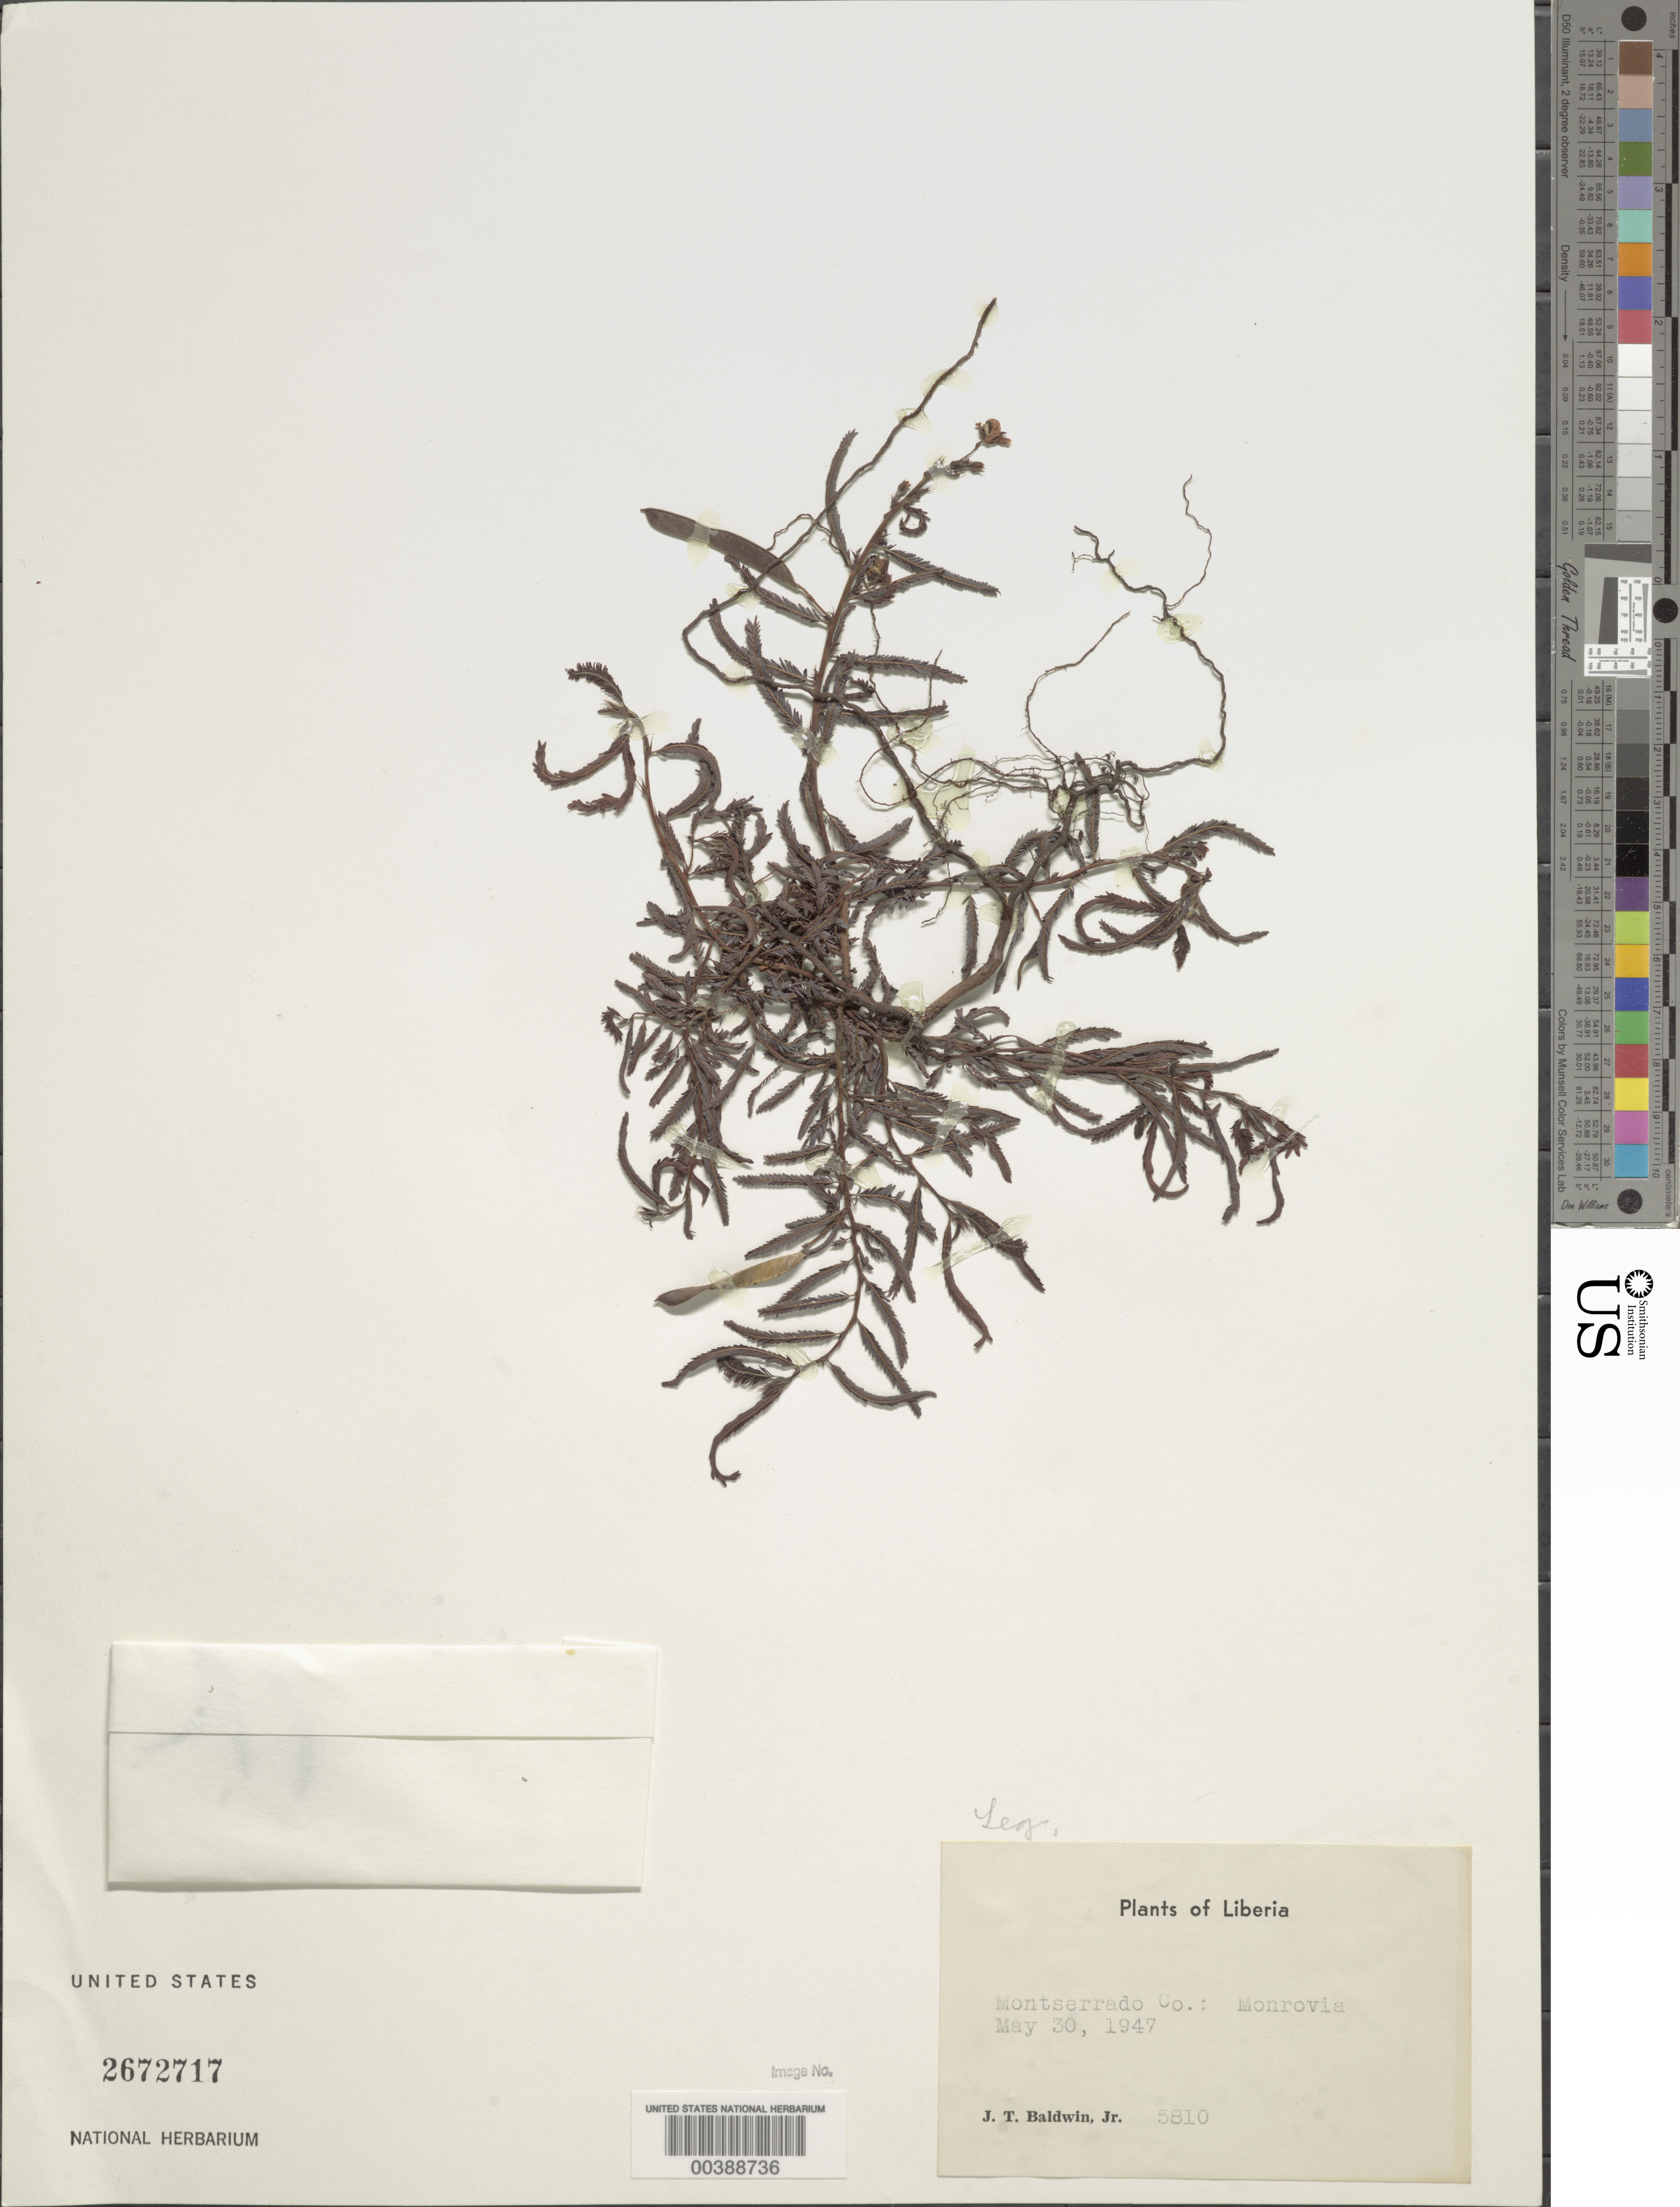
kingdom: Plantae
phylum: Tracheophyta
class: Magnoliopsida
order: Fabales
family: Fabaceae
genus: Chamaecrista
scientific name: Chamaecrista sp.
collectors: J. T. Baldwin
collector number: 5810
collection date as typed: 30 May 1947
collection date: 1947-05-30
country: Liberia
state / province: Montserrado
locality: Monrovia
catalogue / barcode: US 2672717